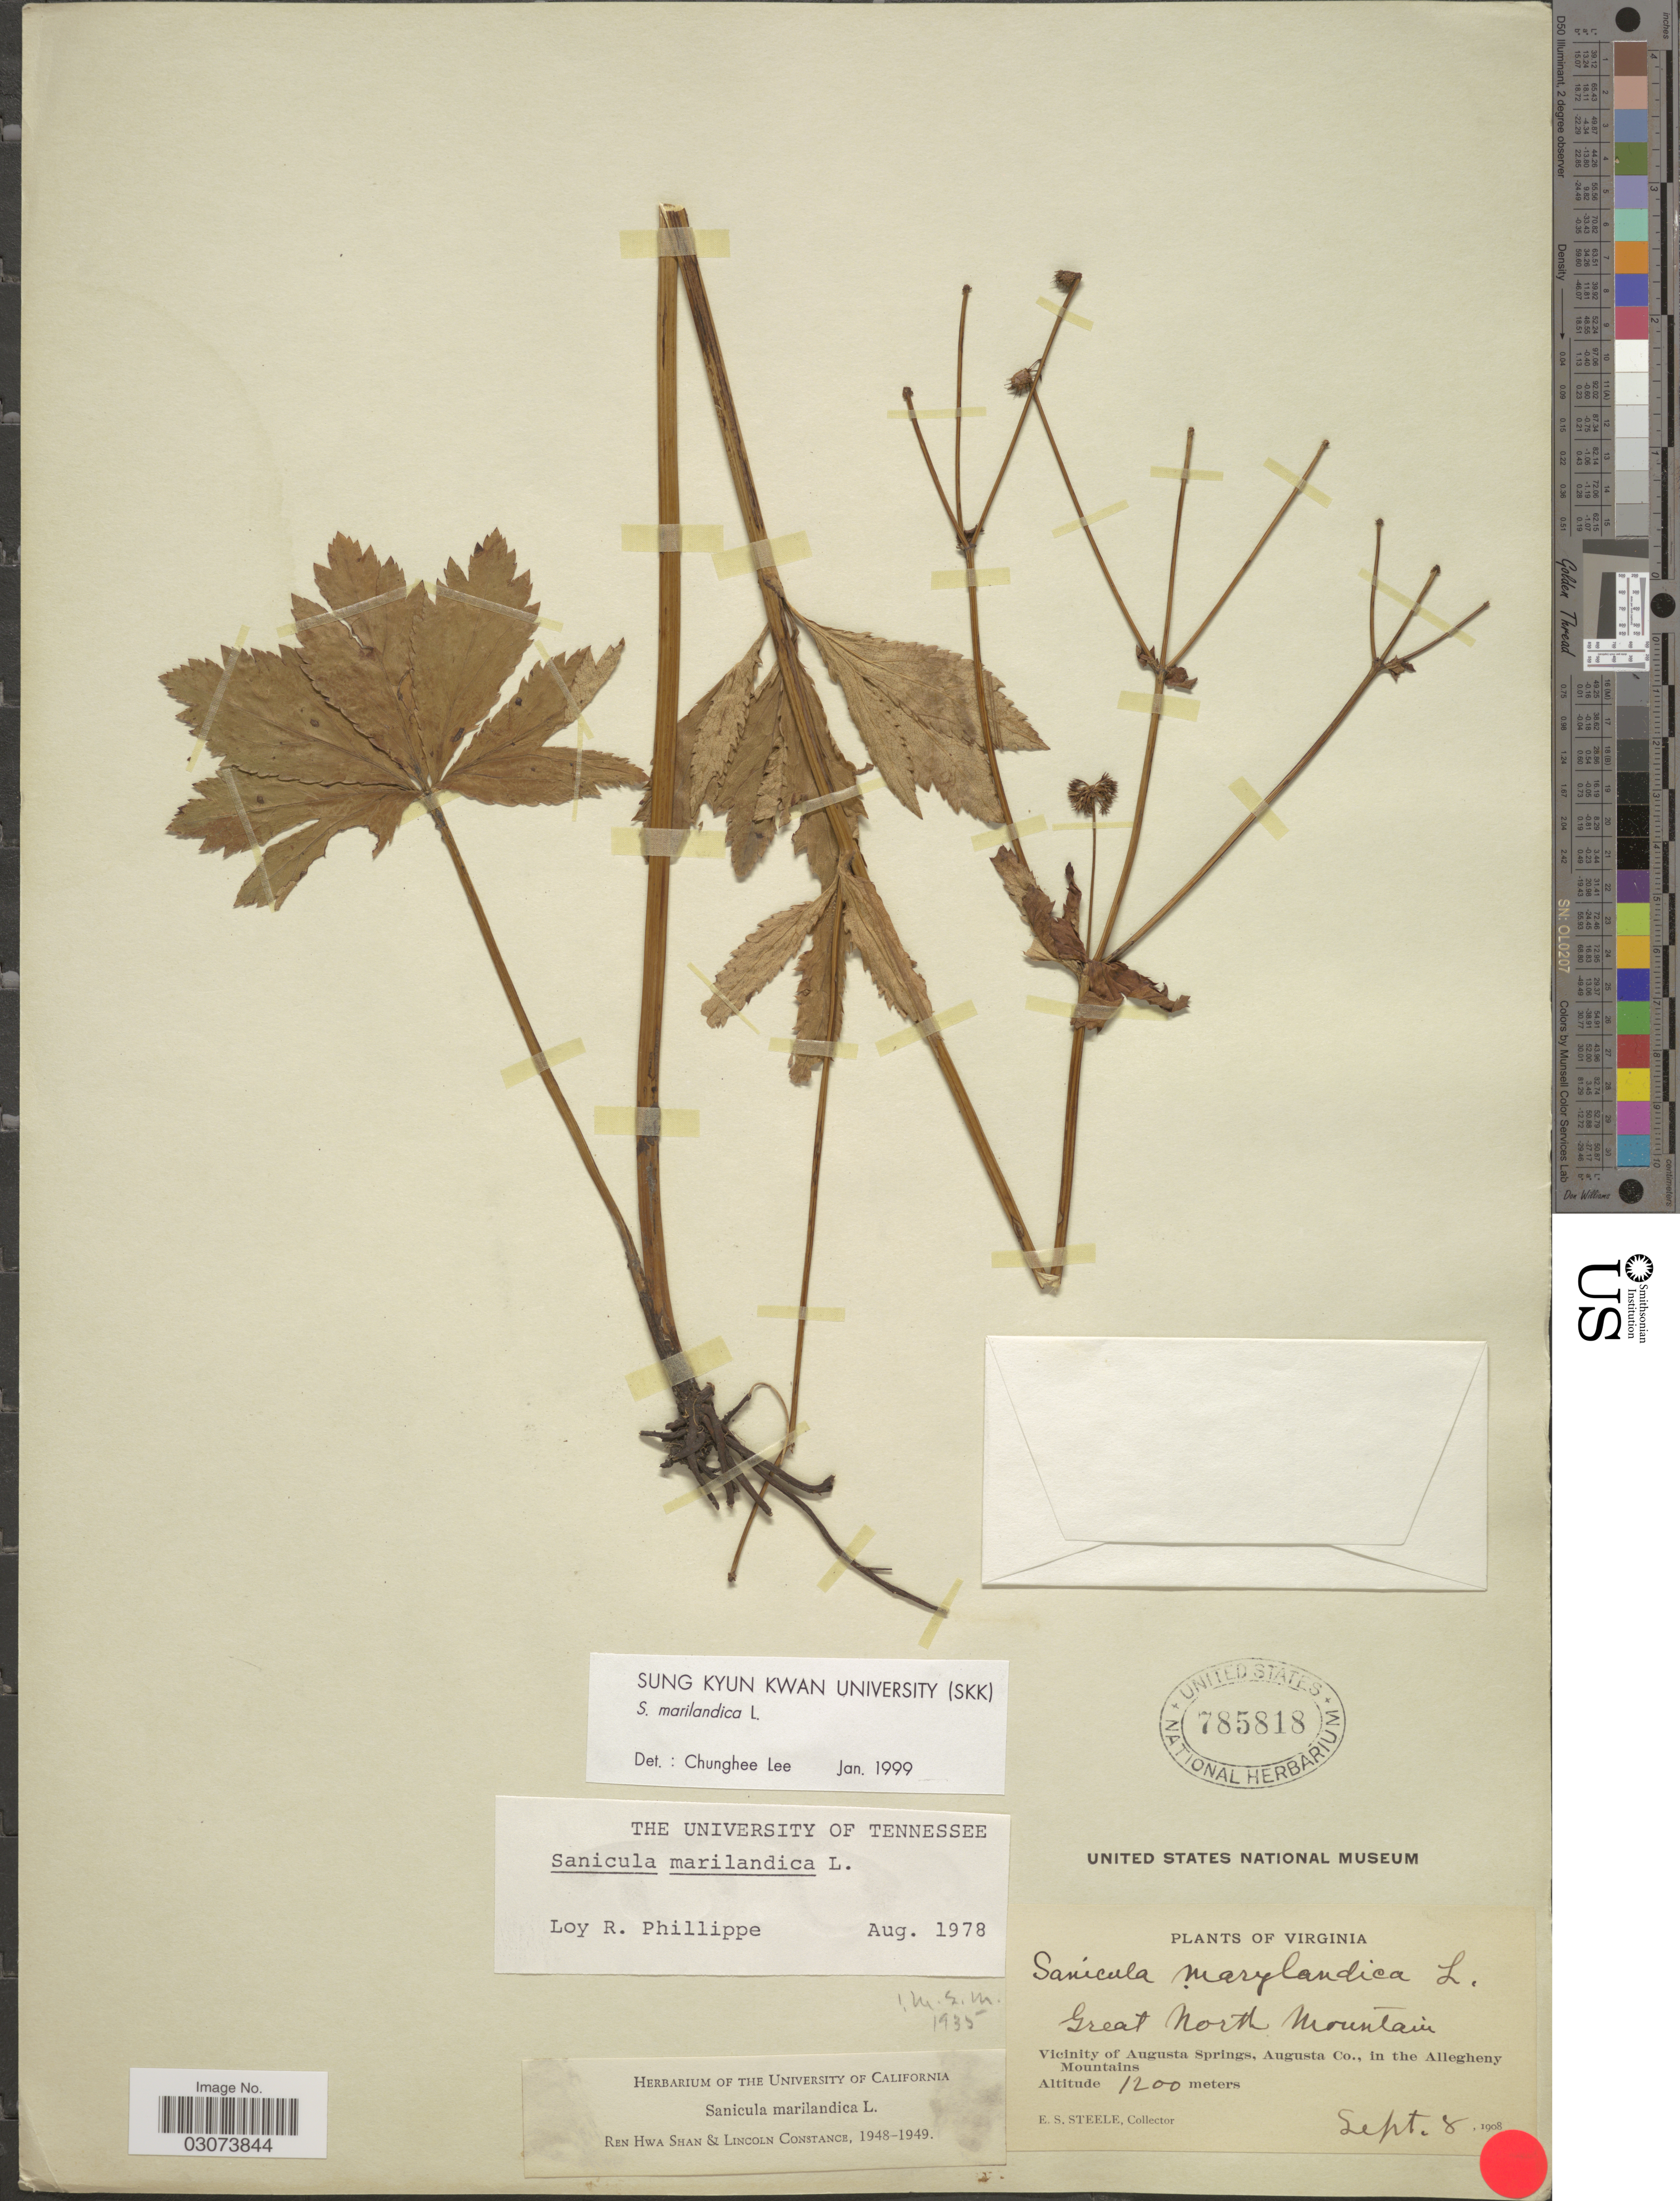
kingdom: Plantae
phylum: Tracheophyta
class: Magnoliopsida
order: Apiales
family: Apiaceae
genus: Sanicula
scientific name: Sanicula marilandica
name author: L.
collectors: E. Steele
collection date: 1908-09-08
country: United States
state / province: Virginia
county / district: Augusta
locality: Great North Mountain. Vicinity of Augusta Springs, Augusta Co., in the Allegheny Mountains.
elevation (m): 1200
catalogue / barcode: US 785818